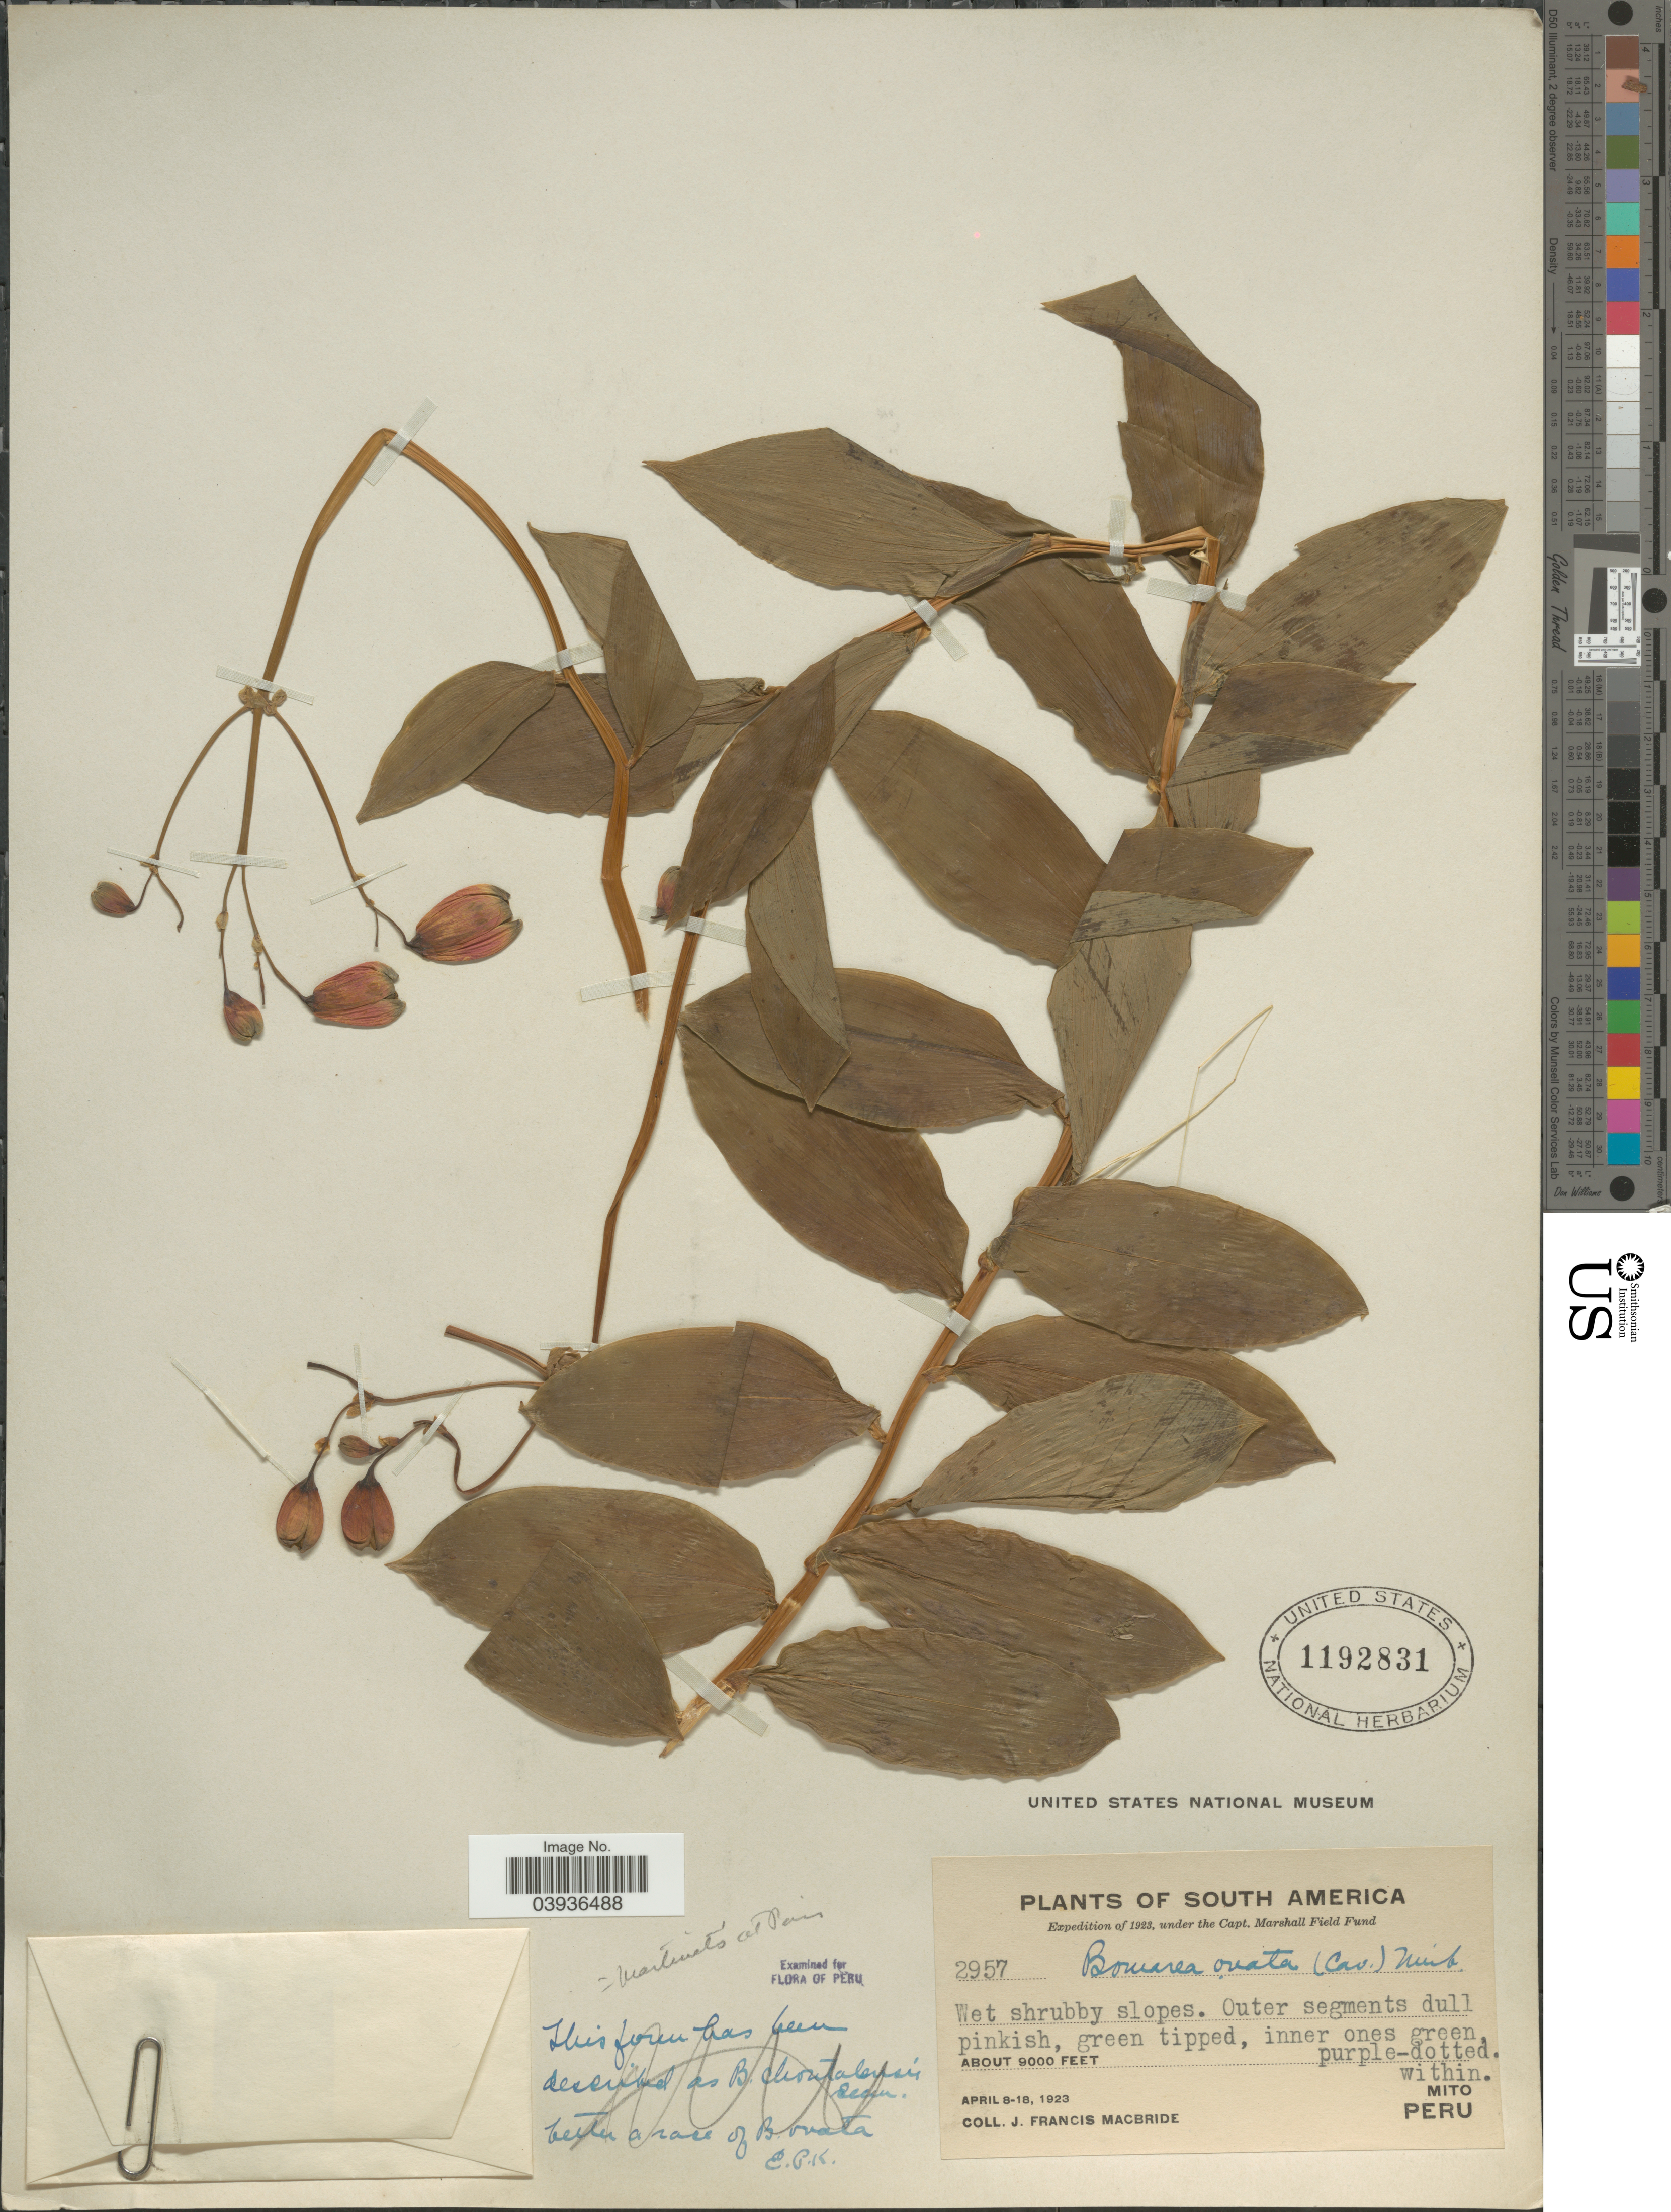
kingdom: Plantae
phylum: Tracheophyta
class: Liliopsida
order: Liliales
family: Alstroemeriaceae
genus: Bomarea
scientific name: Bomarea ovata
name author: (Cav.) Mirb.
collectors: J. F. Macbride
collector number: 2957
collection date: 1923-04-08/1923-04-18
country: Peru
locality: Mito.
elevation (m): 2743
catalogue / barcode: US 1192831